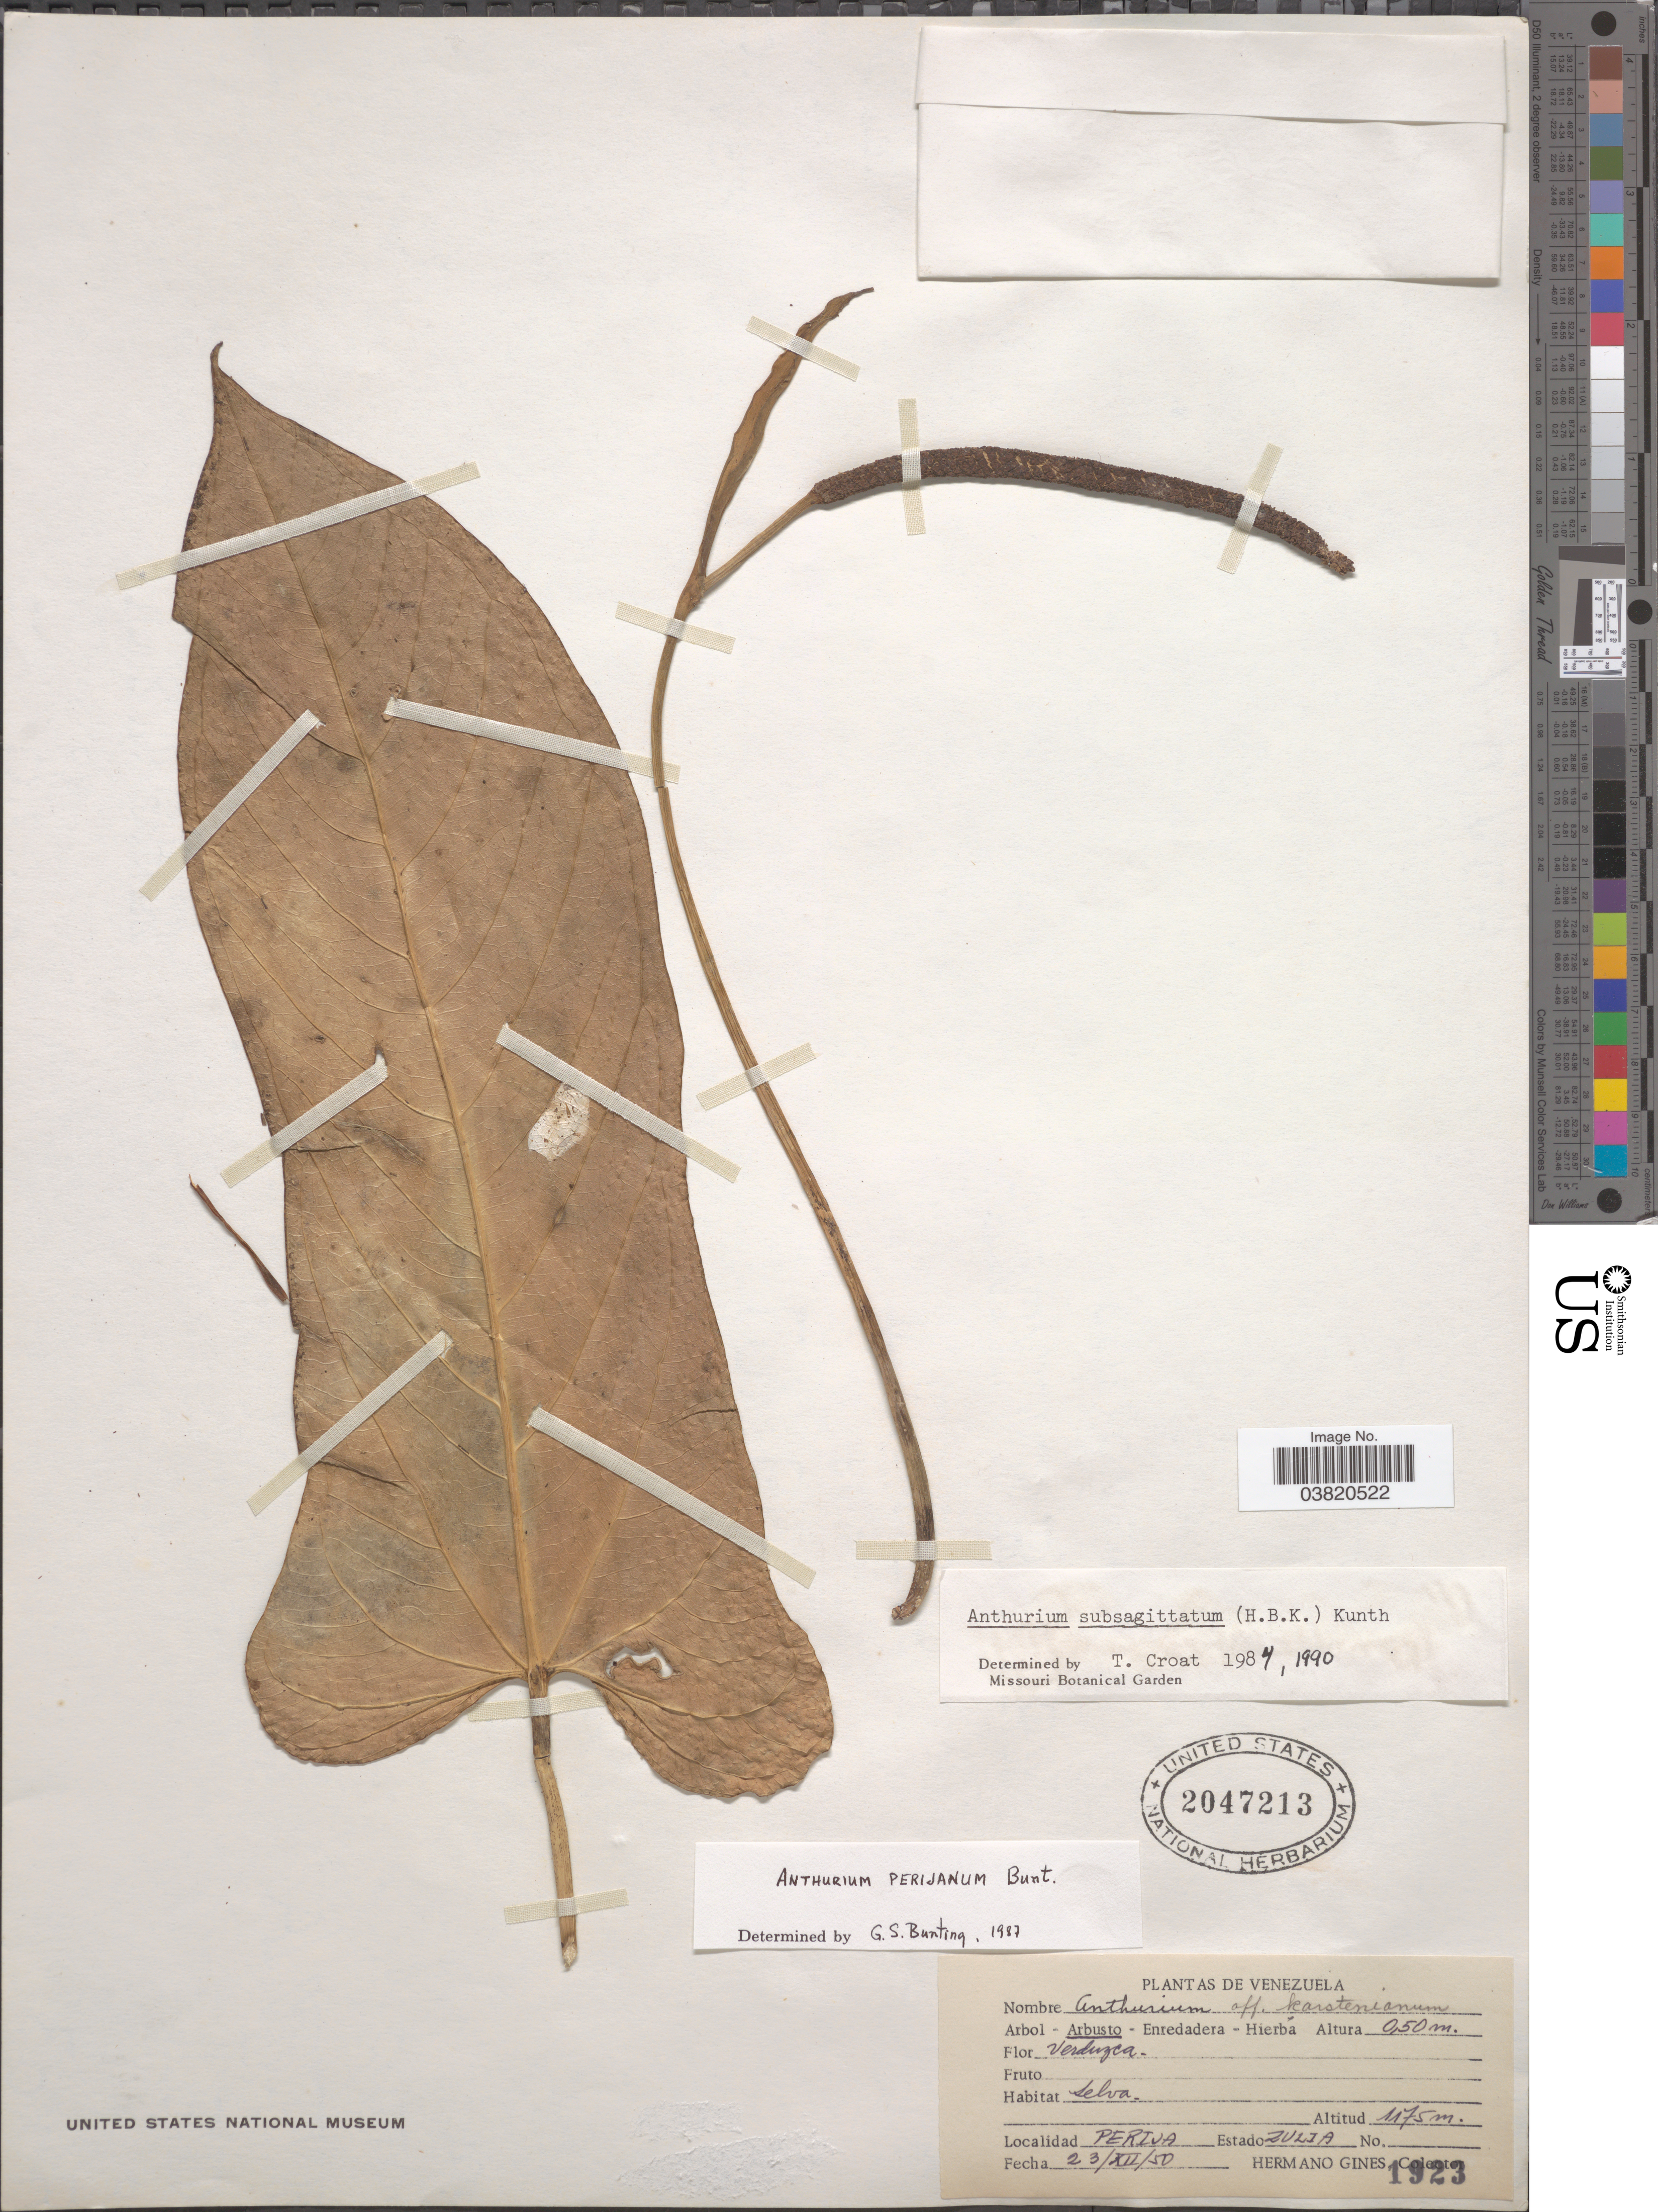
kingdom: Plantae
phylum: Tracheophyta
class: Liliopsida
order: Alismatales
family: Araceae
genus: Anthurium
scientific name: Anthurium subsagittatum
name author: (Kunth) Kunth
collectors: Bro. Gines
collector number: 1923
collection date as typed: Transcribed d/m/y: 23/7/50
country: Venezuela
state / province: Zulia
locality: Perija.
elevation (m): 1175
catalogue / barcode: US 2047213